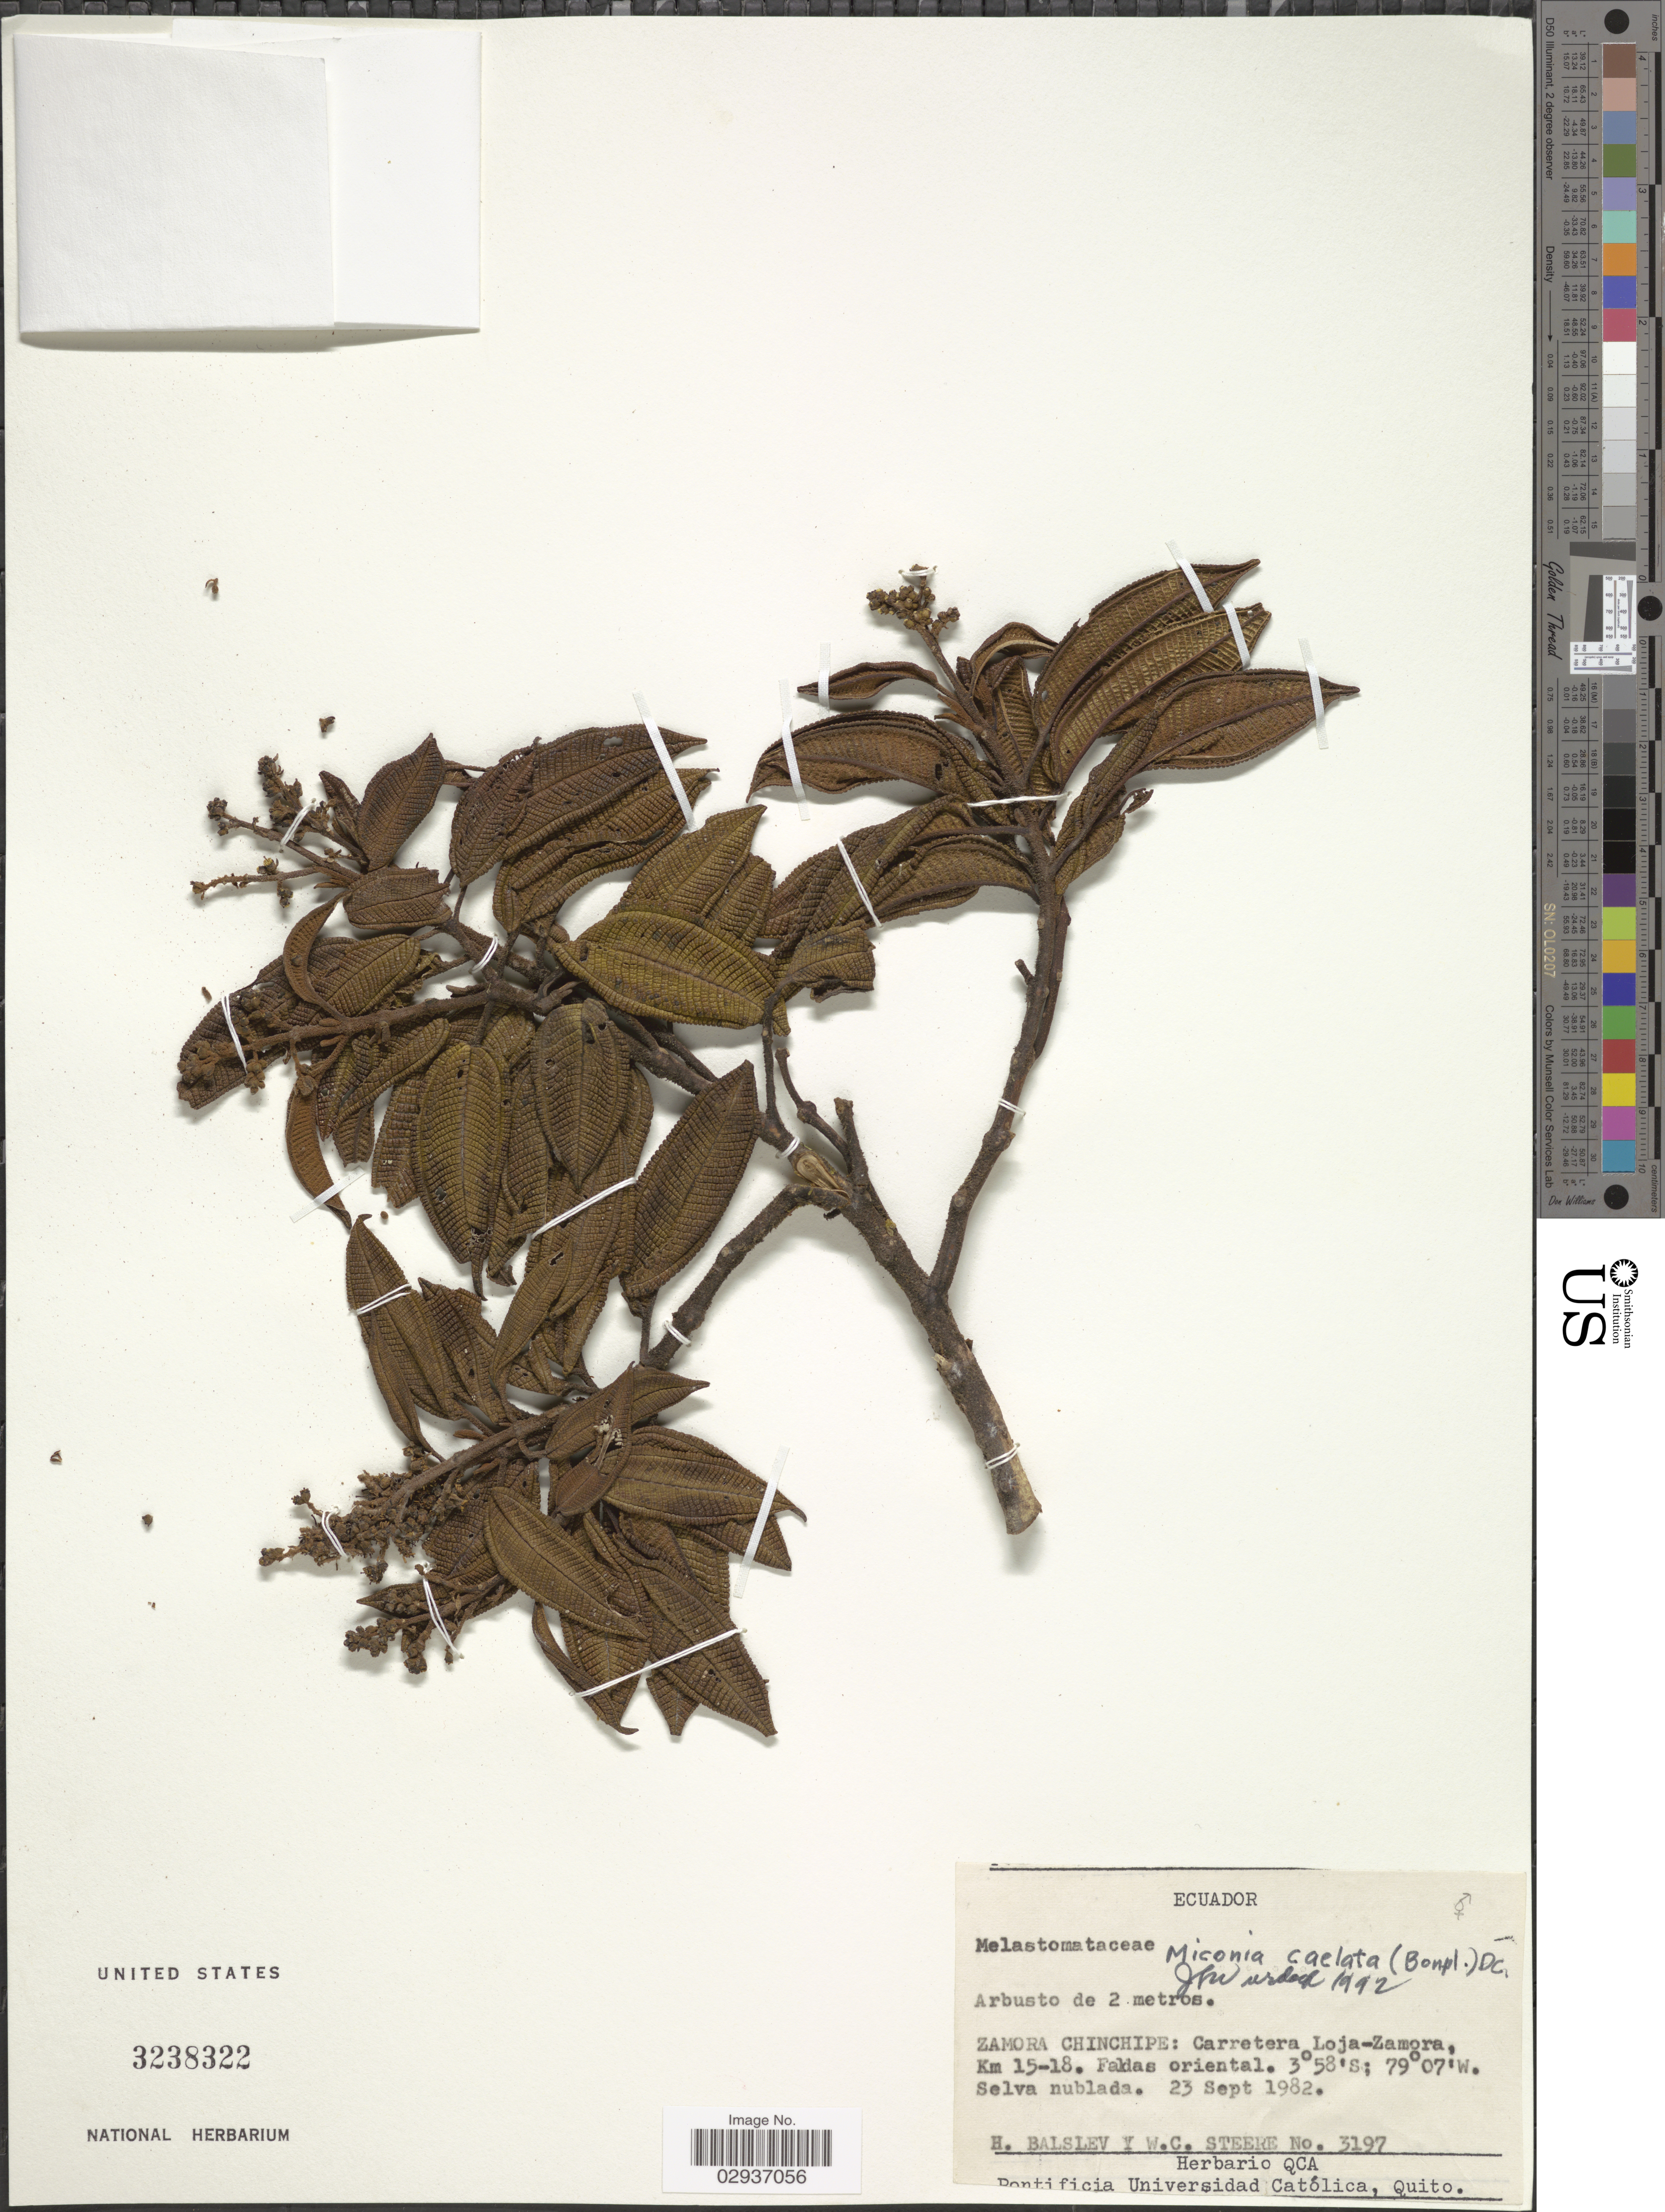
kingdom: Plantae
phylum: Tracheophyta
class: Magnoliopsida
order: Myrtales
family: Melastomataceae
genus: Miconia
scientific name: Miconia caelata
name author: (Bonpl.) DC.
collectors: H. Balslev & W. C. Steere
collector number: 3197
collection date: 1982-09-23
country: Ecuador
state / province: Zamora-Chinchipe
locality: Zamora Chinchipe: Carretera Loja-Zamora, Km 15-18.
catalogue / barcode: US 3238322